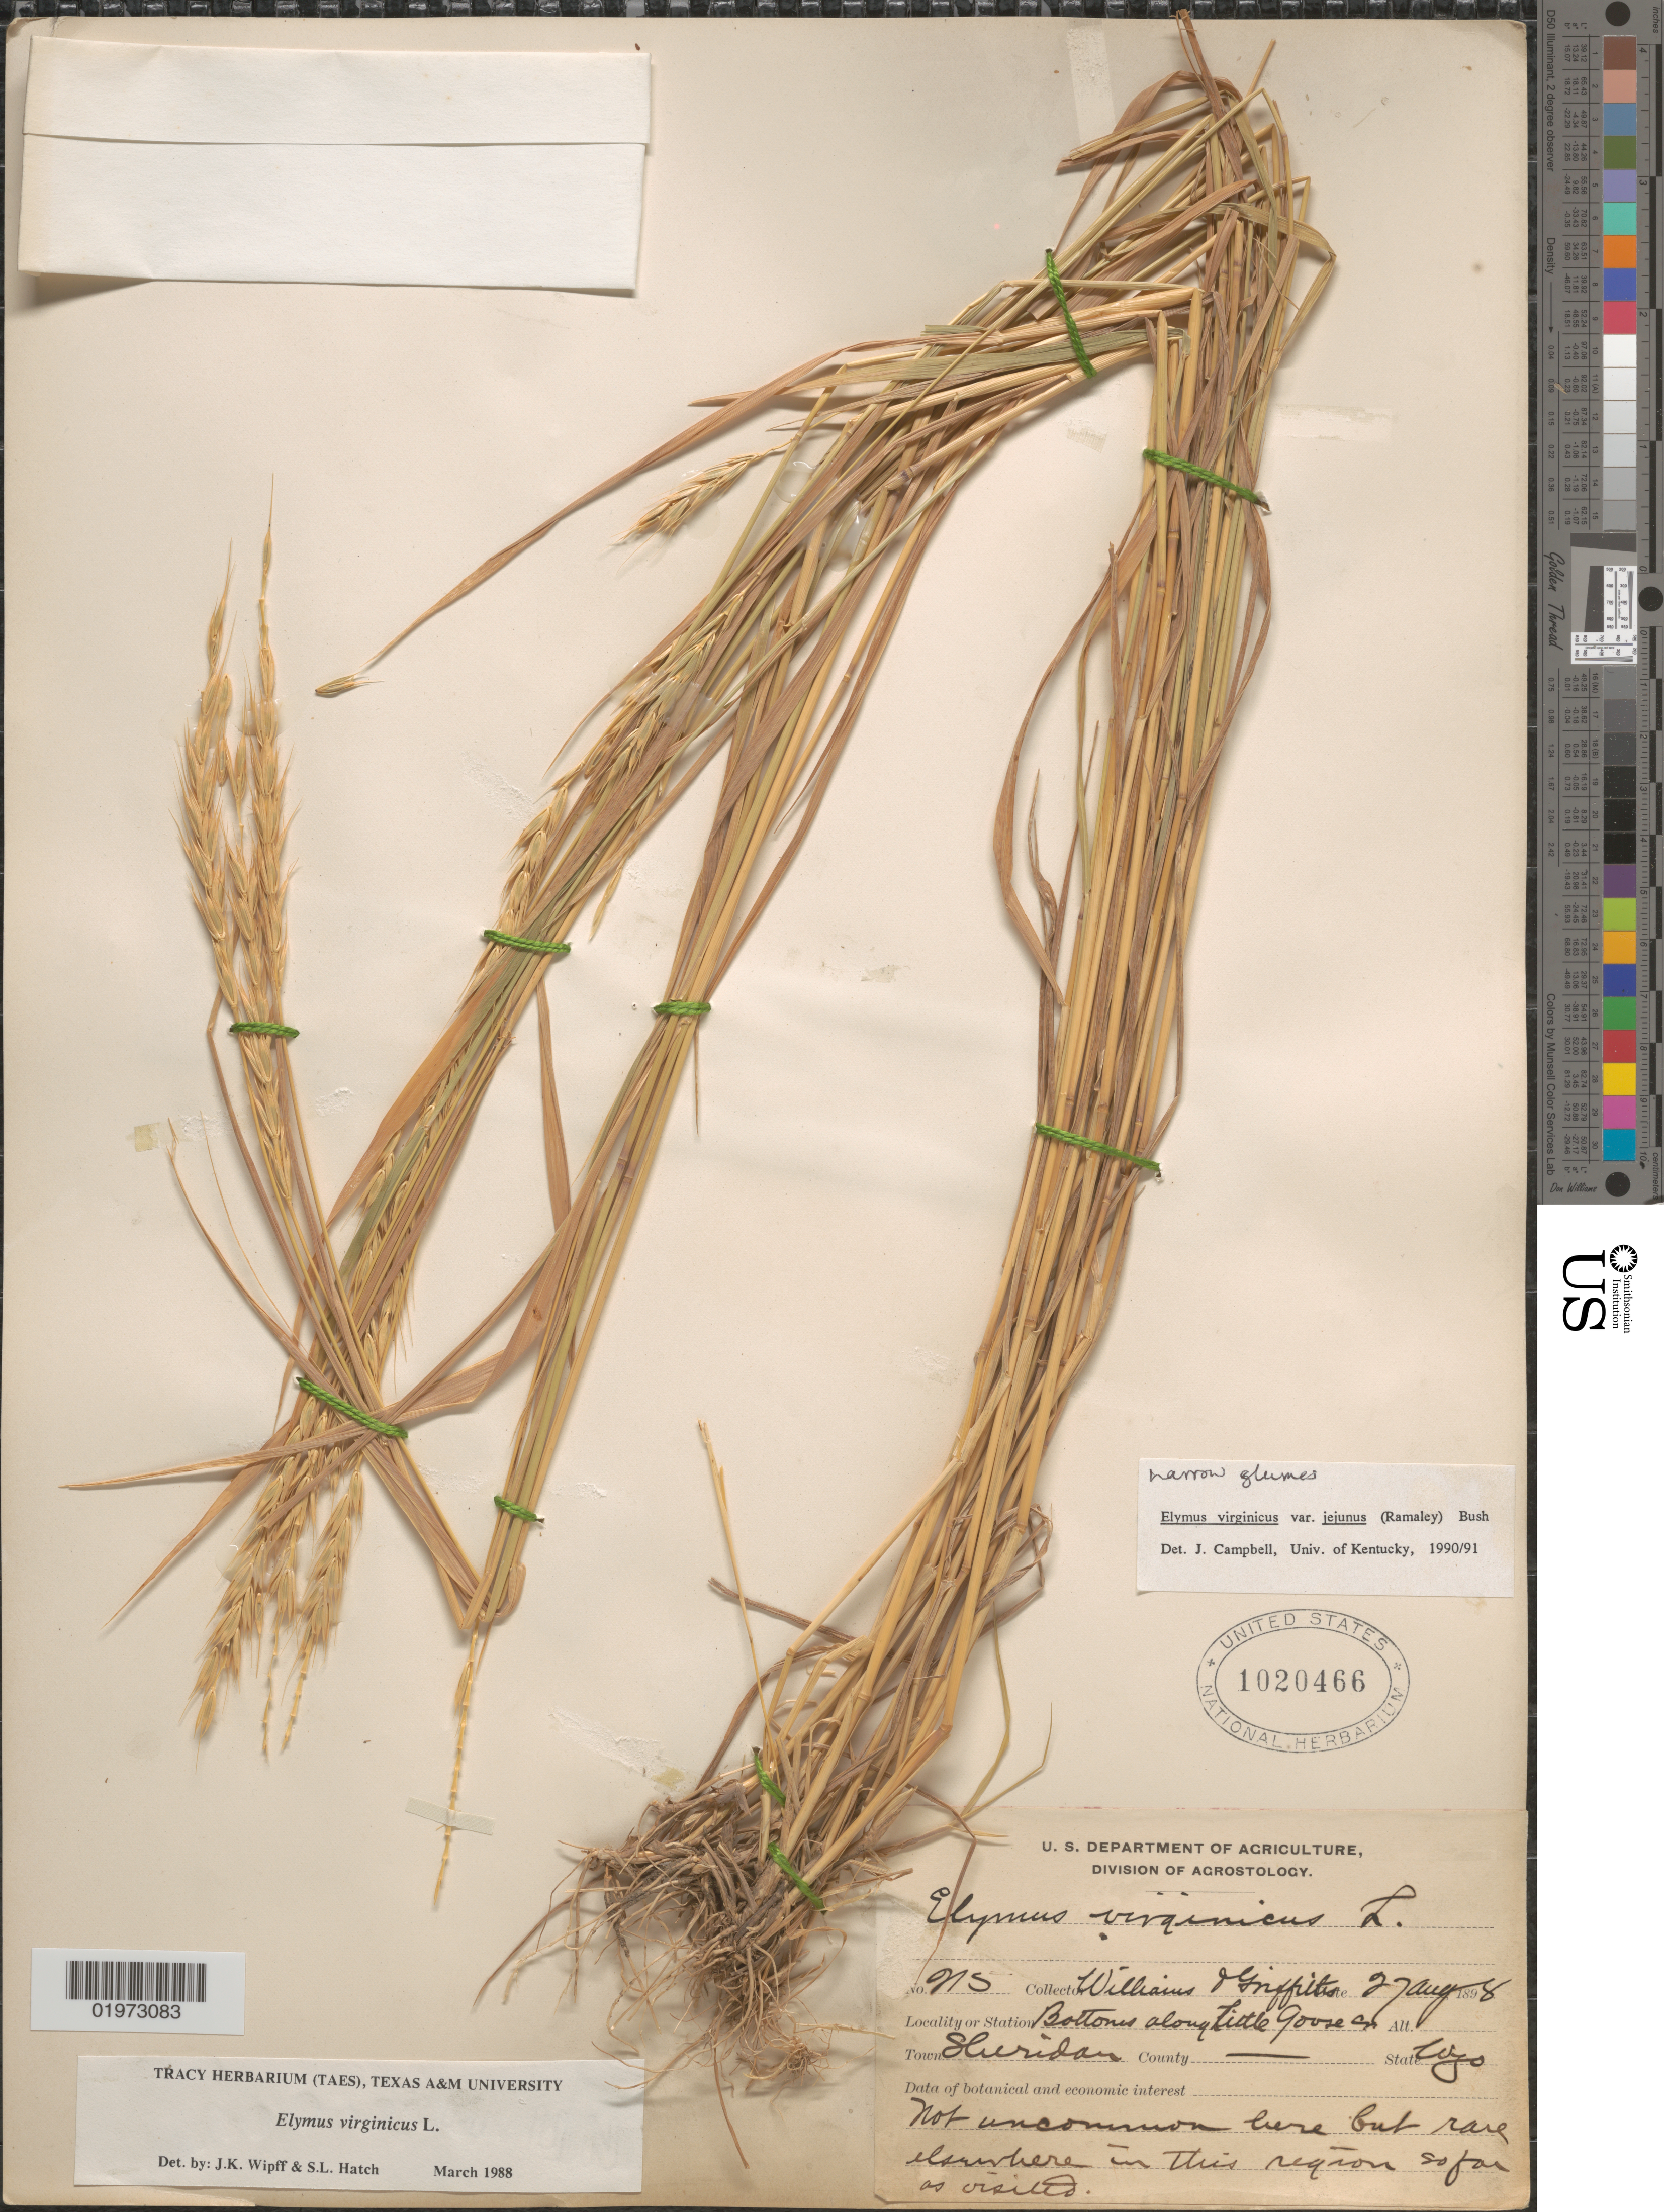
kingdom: Plantae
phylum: Tracheophyta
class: Liliopsida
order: Poales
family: Poaceae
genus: Elymus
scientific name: Elymus virginicus var. virginicus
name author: L.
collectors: -- Williams & -- Griffiths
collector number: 215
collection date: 1898-08-27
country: United States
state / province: Wyoming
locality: Bottoms along Little Goose Co. Town Sheridan.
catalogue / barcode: US 1020466